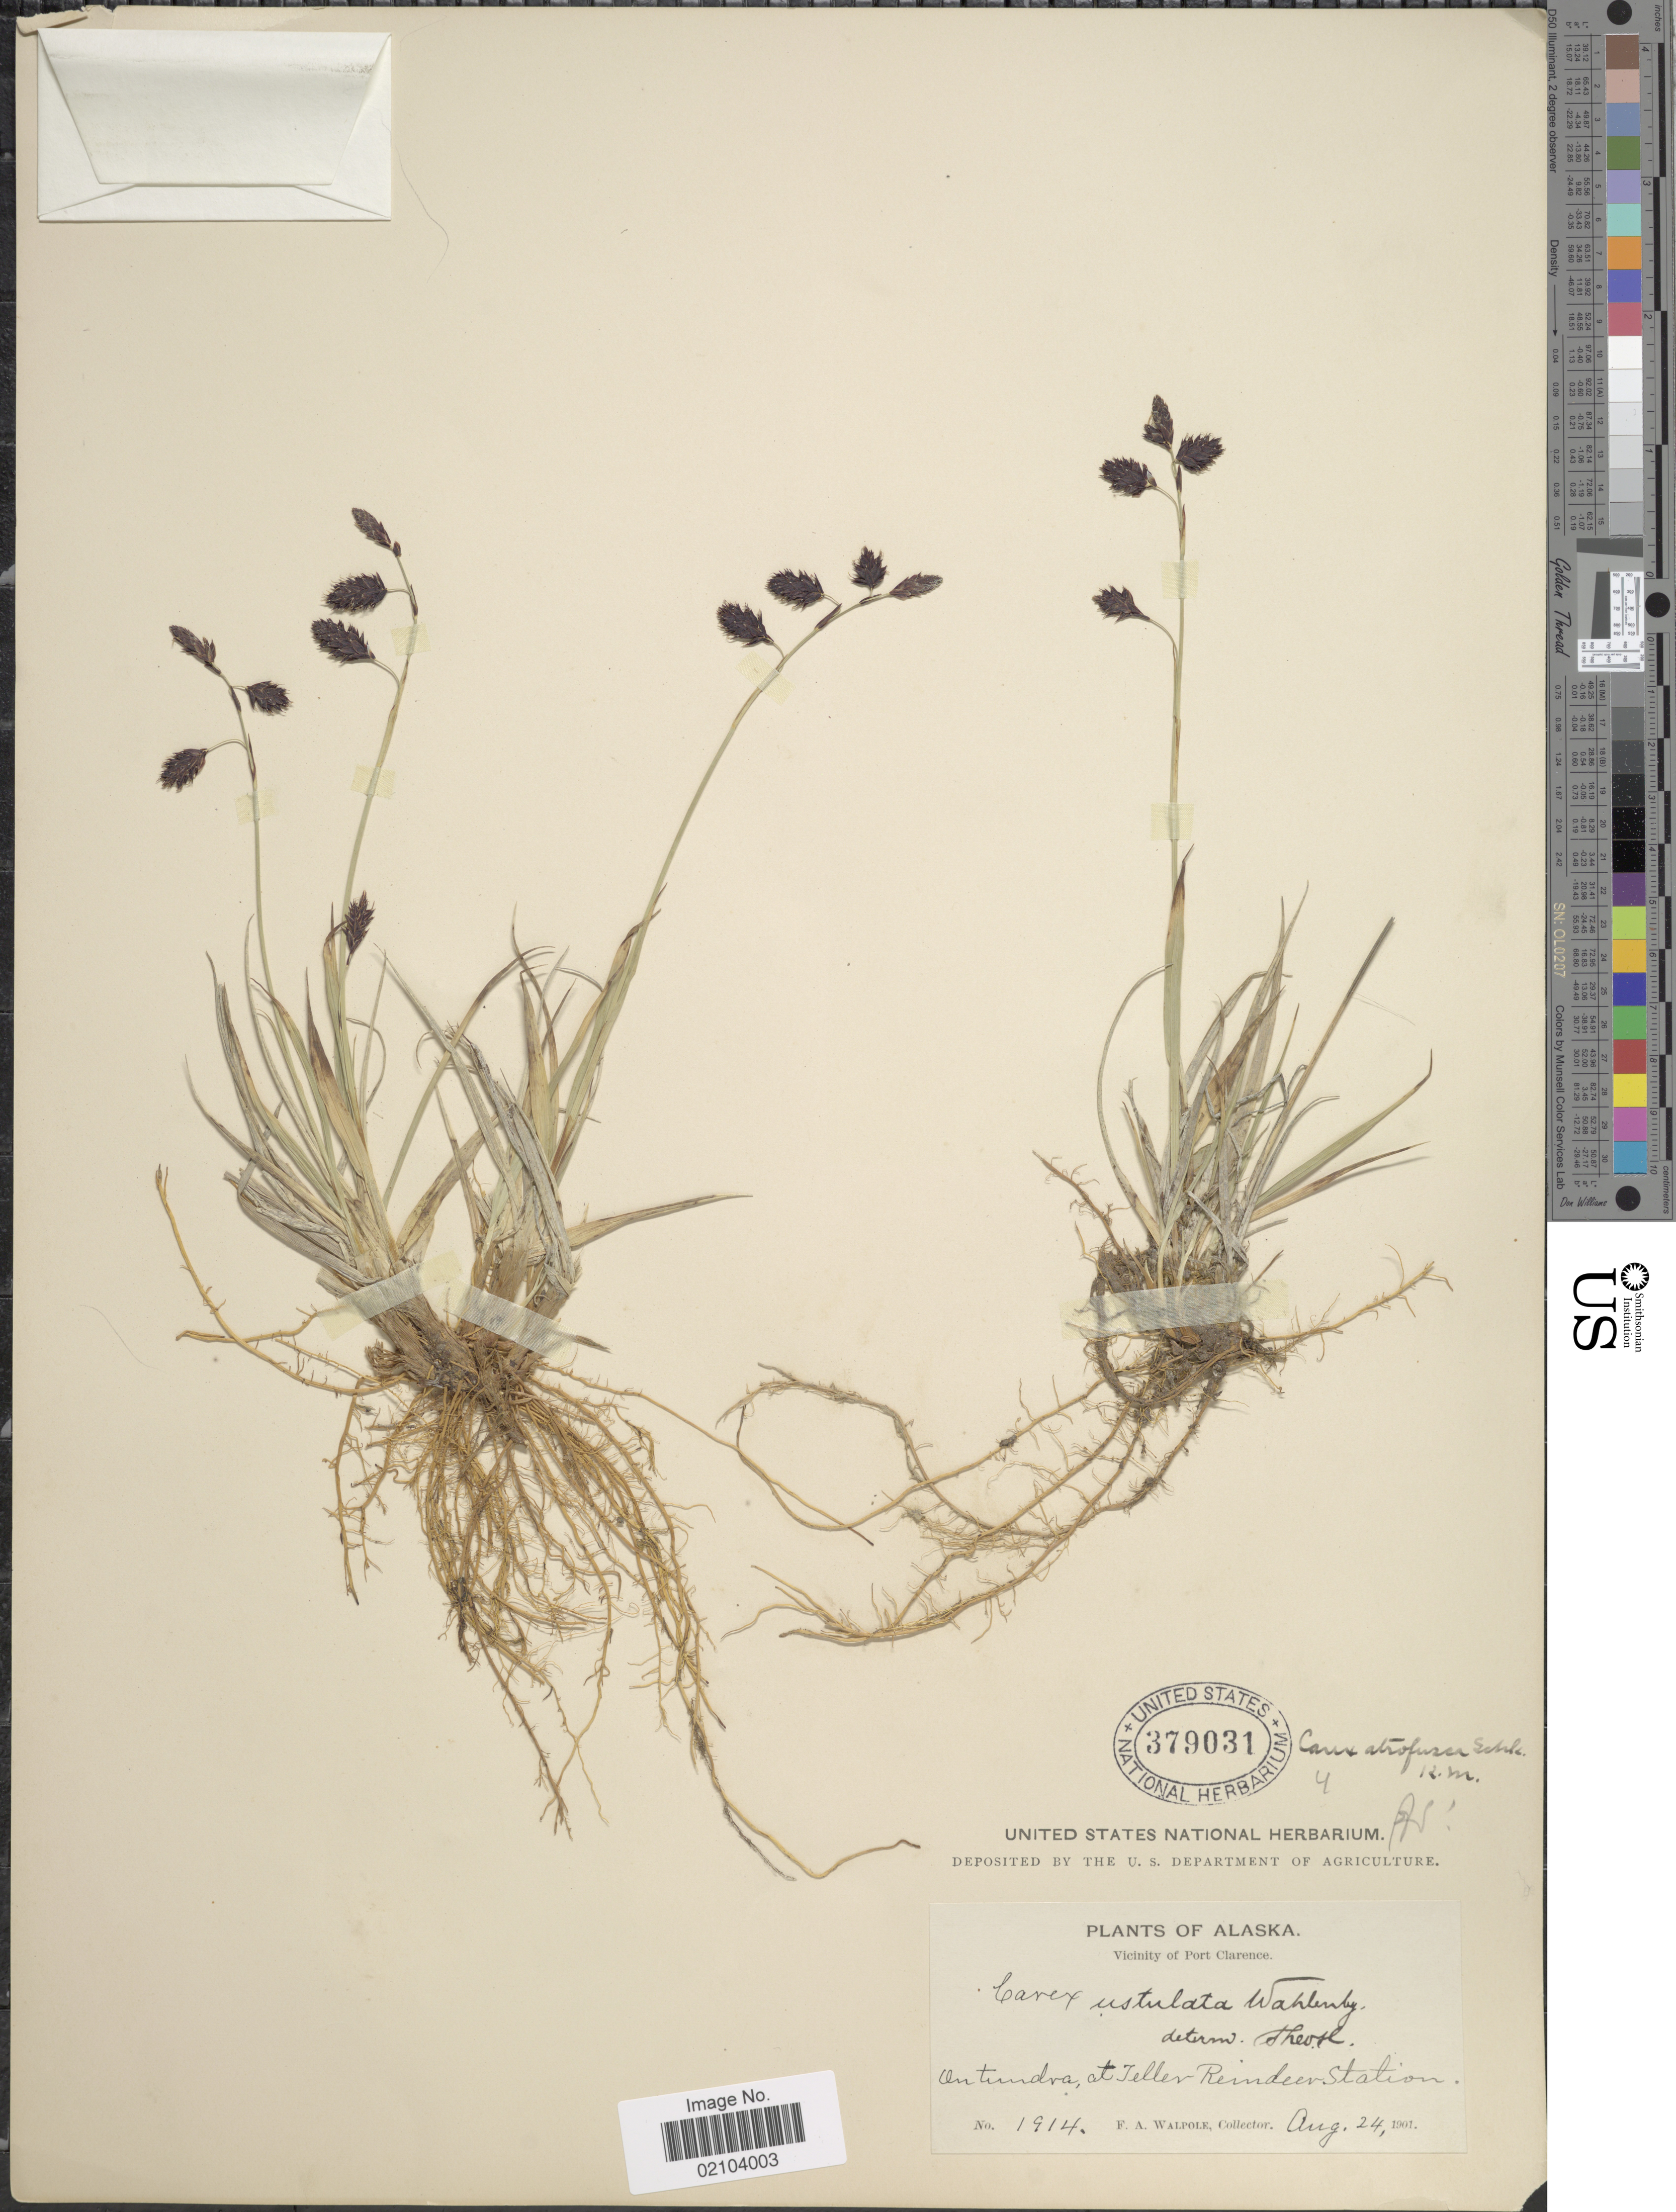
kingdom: Plantae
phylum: Tracheophyta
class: Liliopsida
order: Poales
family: Cyperaceae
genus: Carex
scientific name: Carex atrofusca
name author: Schkuhr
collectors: F. Walpole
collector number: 1914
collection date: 1901-08-24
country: United States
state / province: Alaska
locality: Vicinity of Port Clarence. On tundra, at Teller Reindeer Station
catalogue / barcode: US 379031